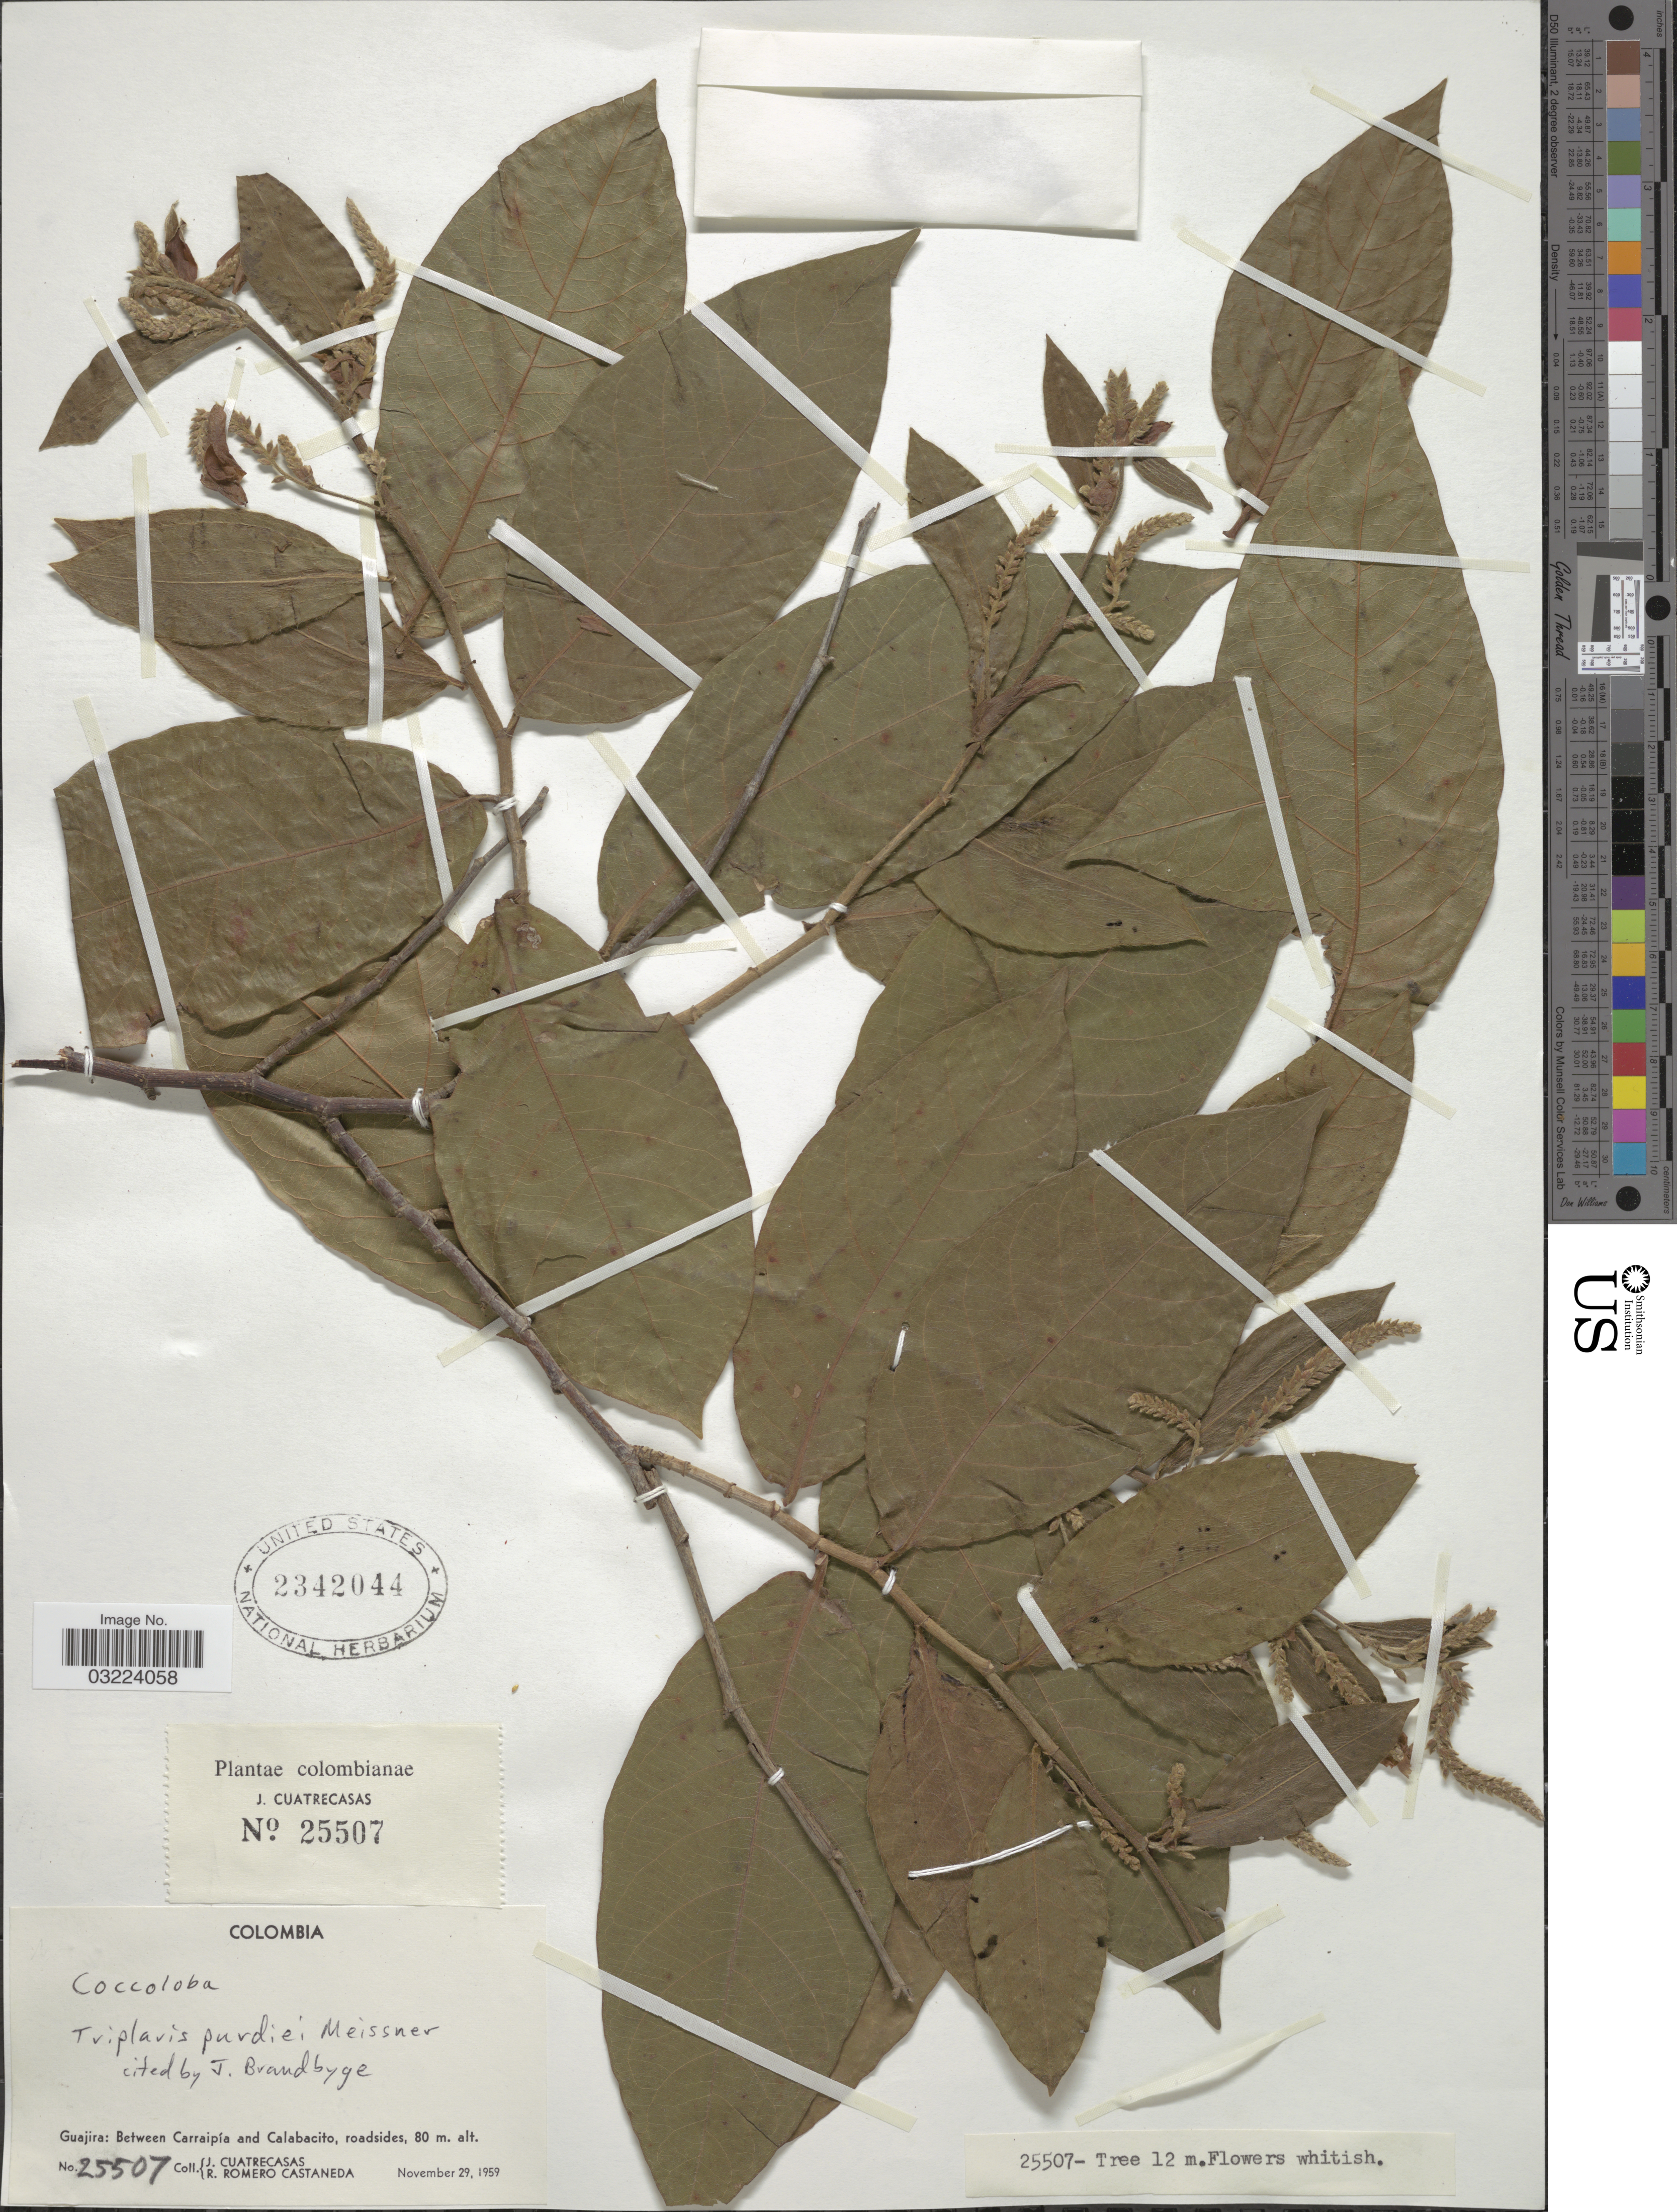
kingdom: Plantae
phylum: Tracheophyta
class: Magnoliopsida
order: Caryophyllales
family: Polygonaceae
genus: Triplaris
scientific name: Triplaris purdiei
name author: Meisn.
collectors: J. Cuatrecasas & R. Romero Castañeda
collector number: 25507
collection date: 1959-11-29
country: Colombia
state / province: La Guajira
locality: Guajira: Between Carraipía and Calabacito, roadsides.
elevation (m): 80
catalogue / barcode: US 2342044